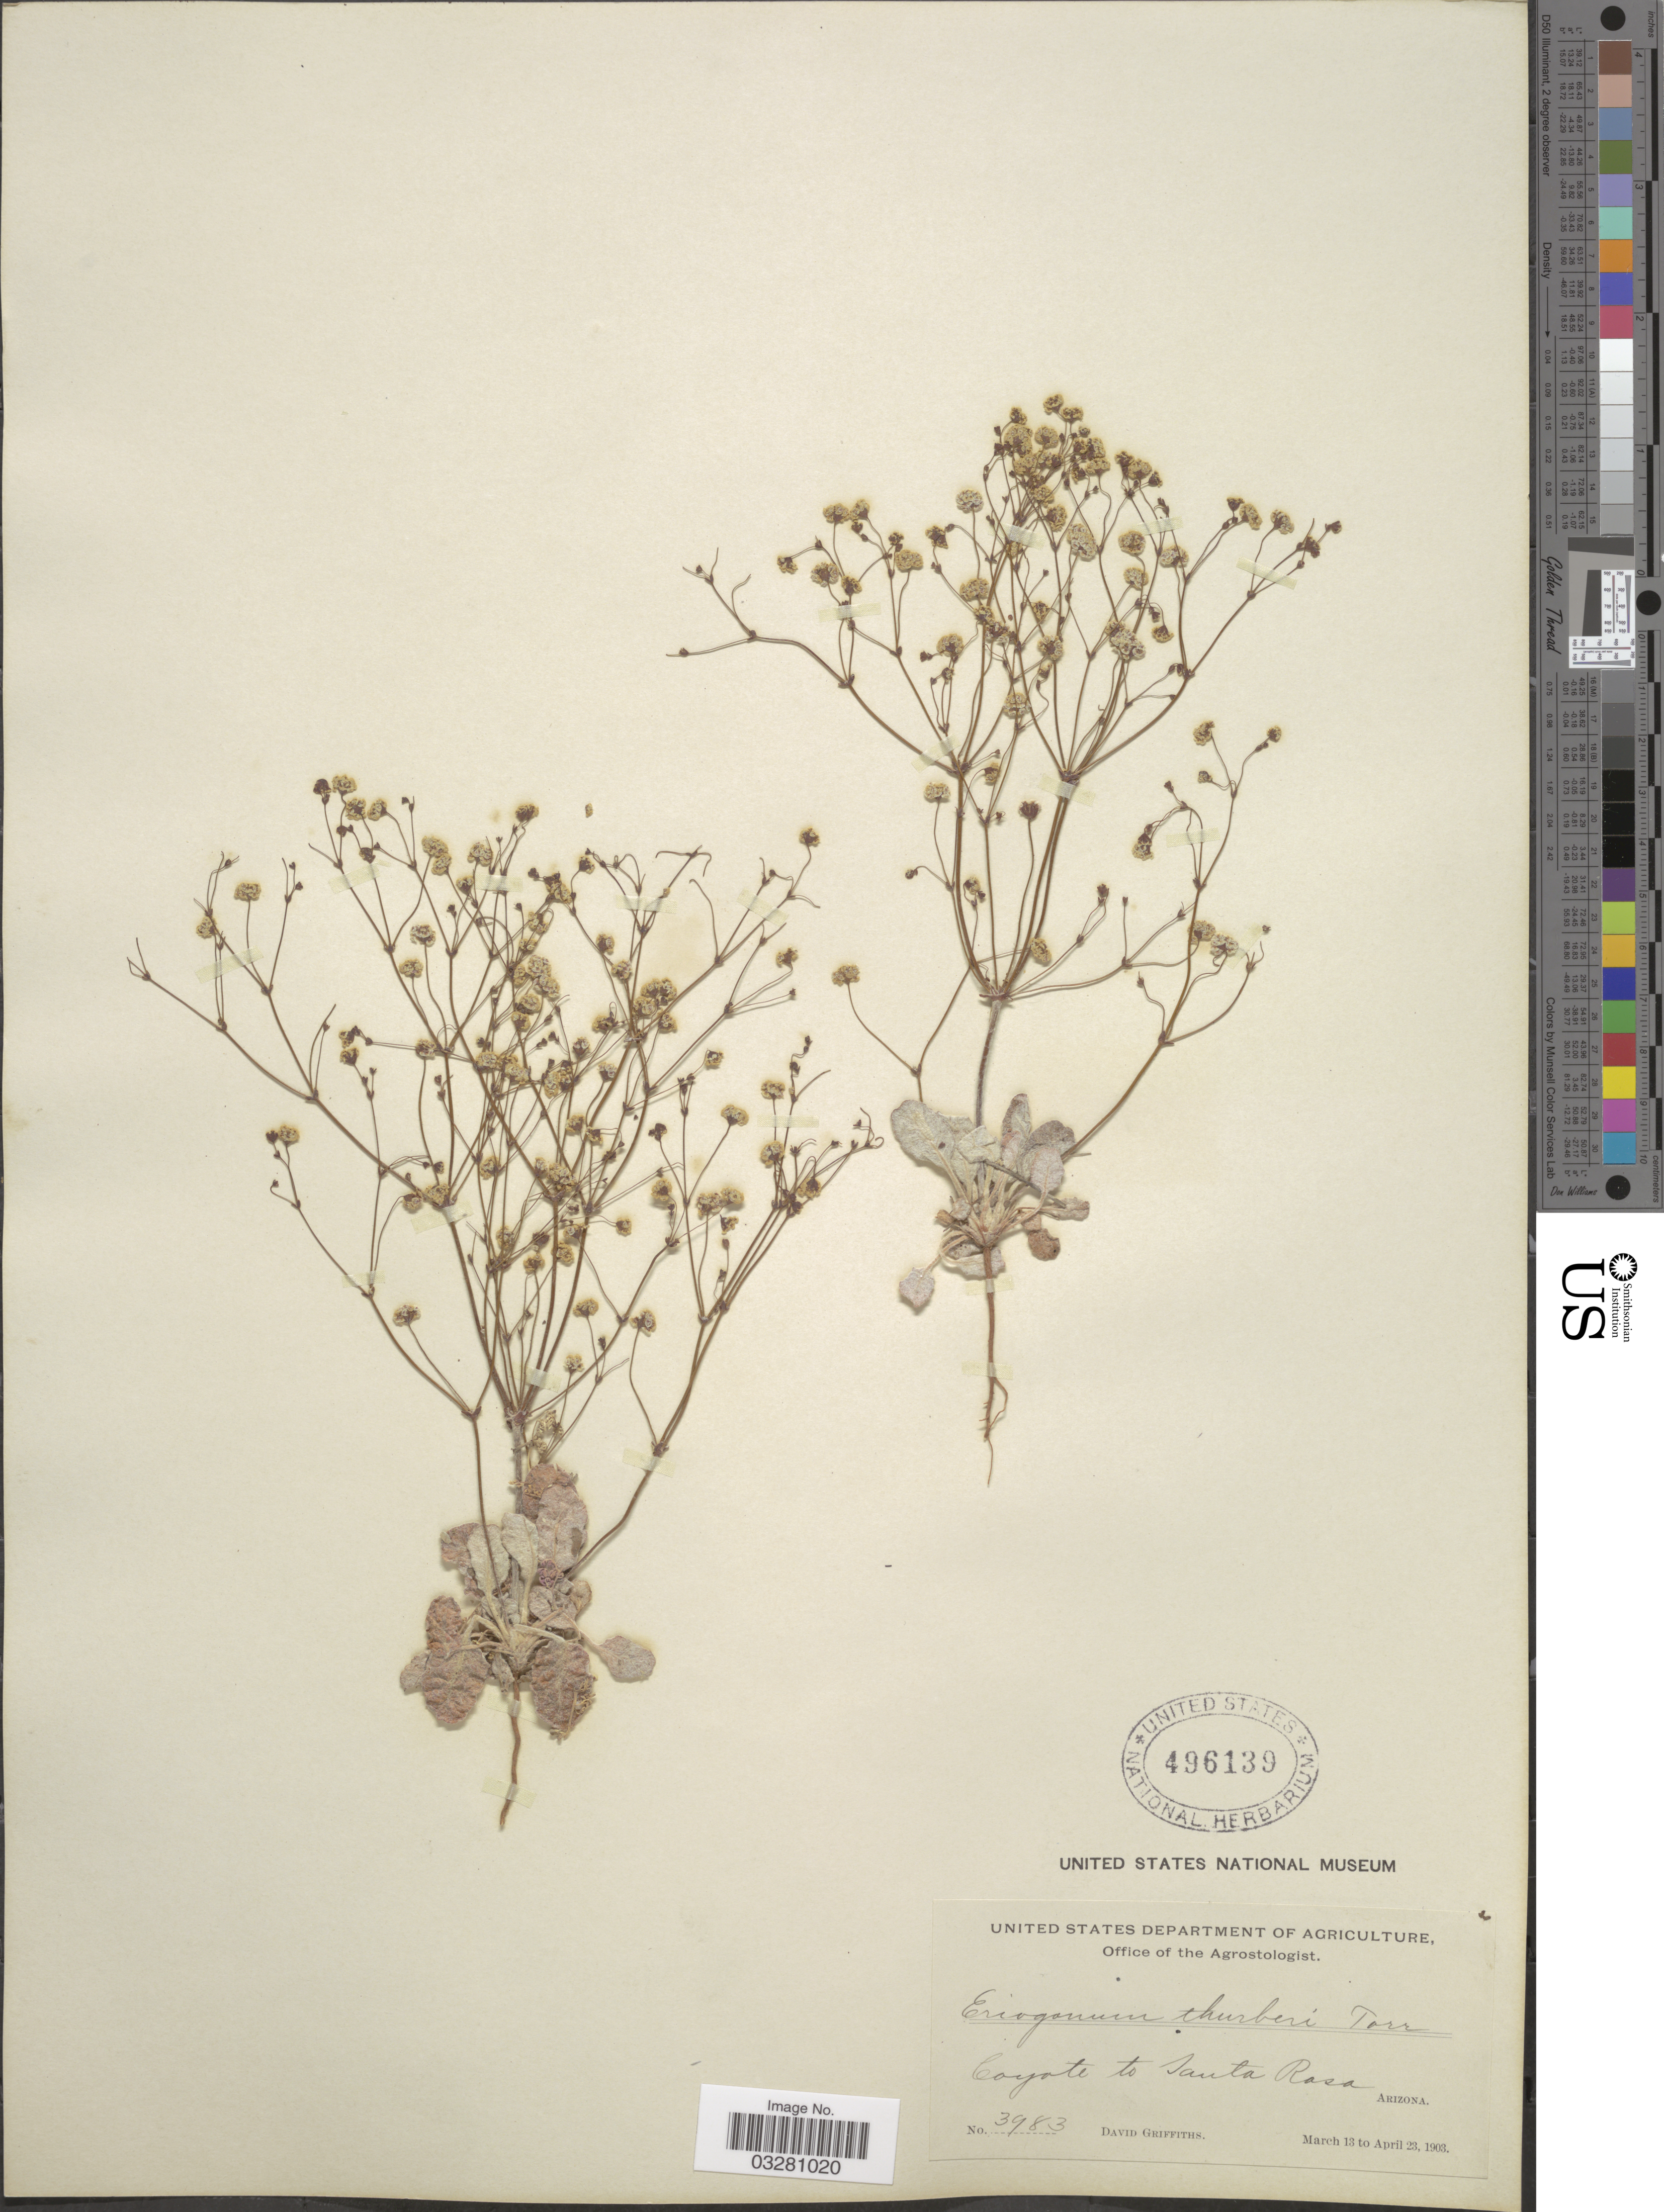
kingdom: Plantae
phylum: Tracheophyta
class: Magnoliopsida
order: Caryophyllales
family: Polygonaceae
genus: Eriogonum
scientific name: Eriogonum thurberi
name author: Torr.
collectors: D. Griffiths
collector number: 3983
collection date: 1903-03-13/1903-04-23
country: United States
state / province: Arizona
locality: Coyote to Santa Rosa.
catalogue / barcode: US 496139